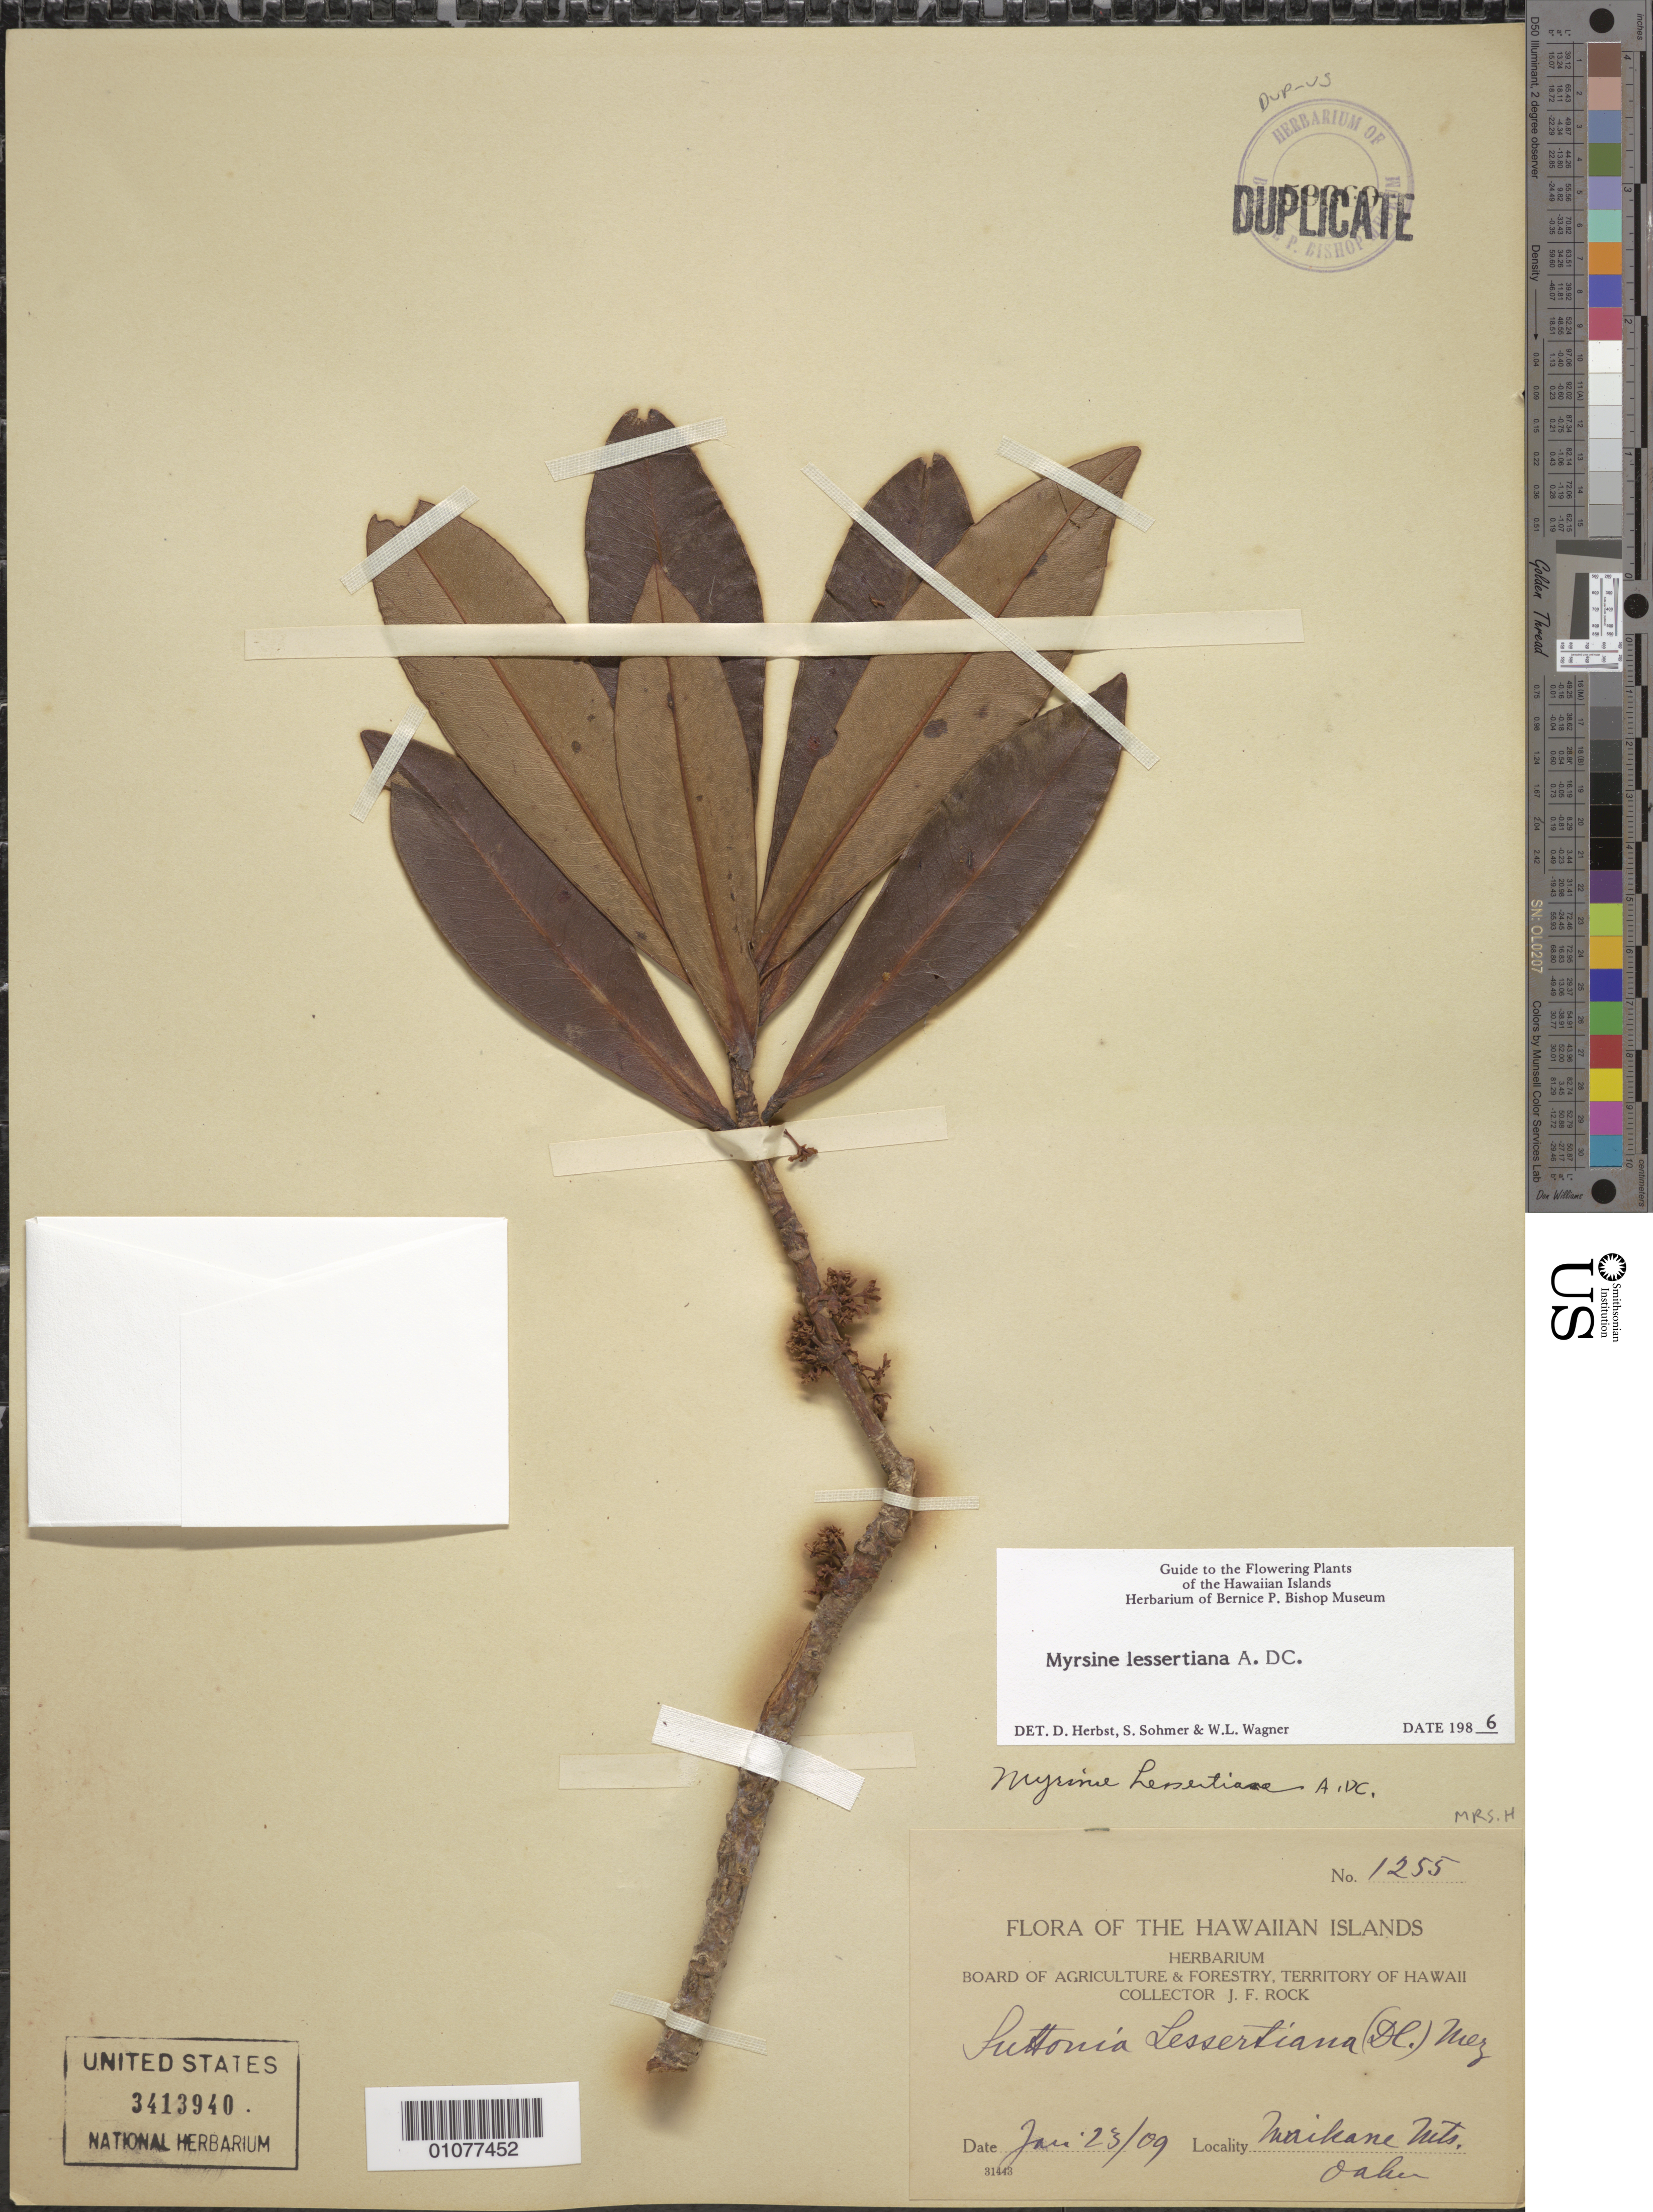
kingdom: Plantae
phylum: Tracheophyta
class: Magnoliopsida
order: Ericales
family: Primulaceae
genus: Myrsine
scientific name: Myrsine lessertiana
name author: A. DC.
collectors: J. F. Rock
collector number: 1255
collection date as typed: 23 Jan 1909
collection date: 1909-01-23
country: United States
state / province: Hawaii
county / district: Honolulu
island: Oahu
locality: Waikane Mountains.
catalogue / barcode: US 3413940